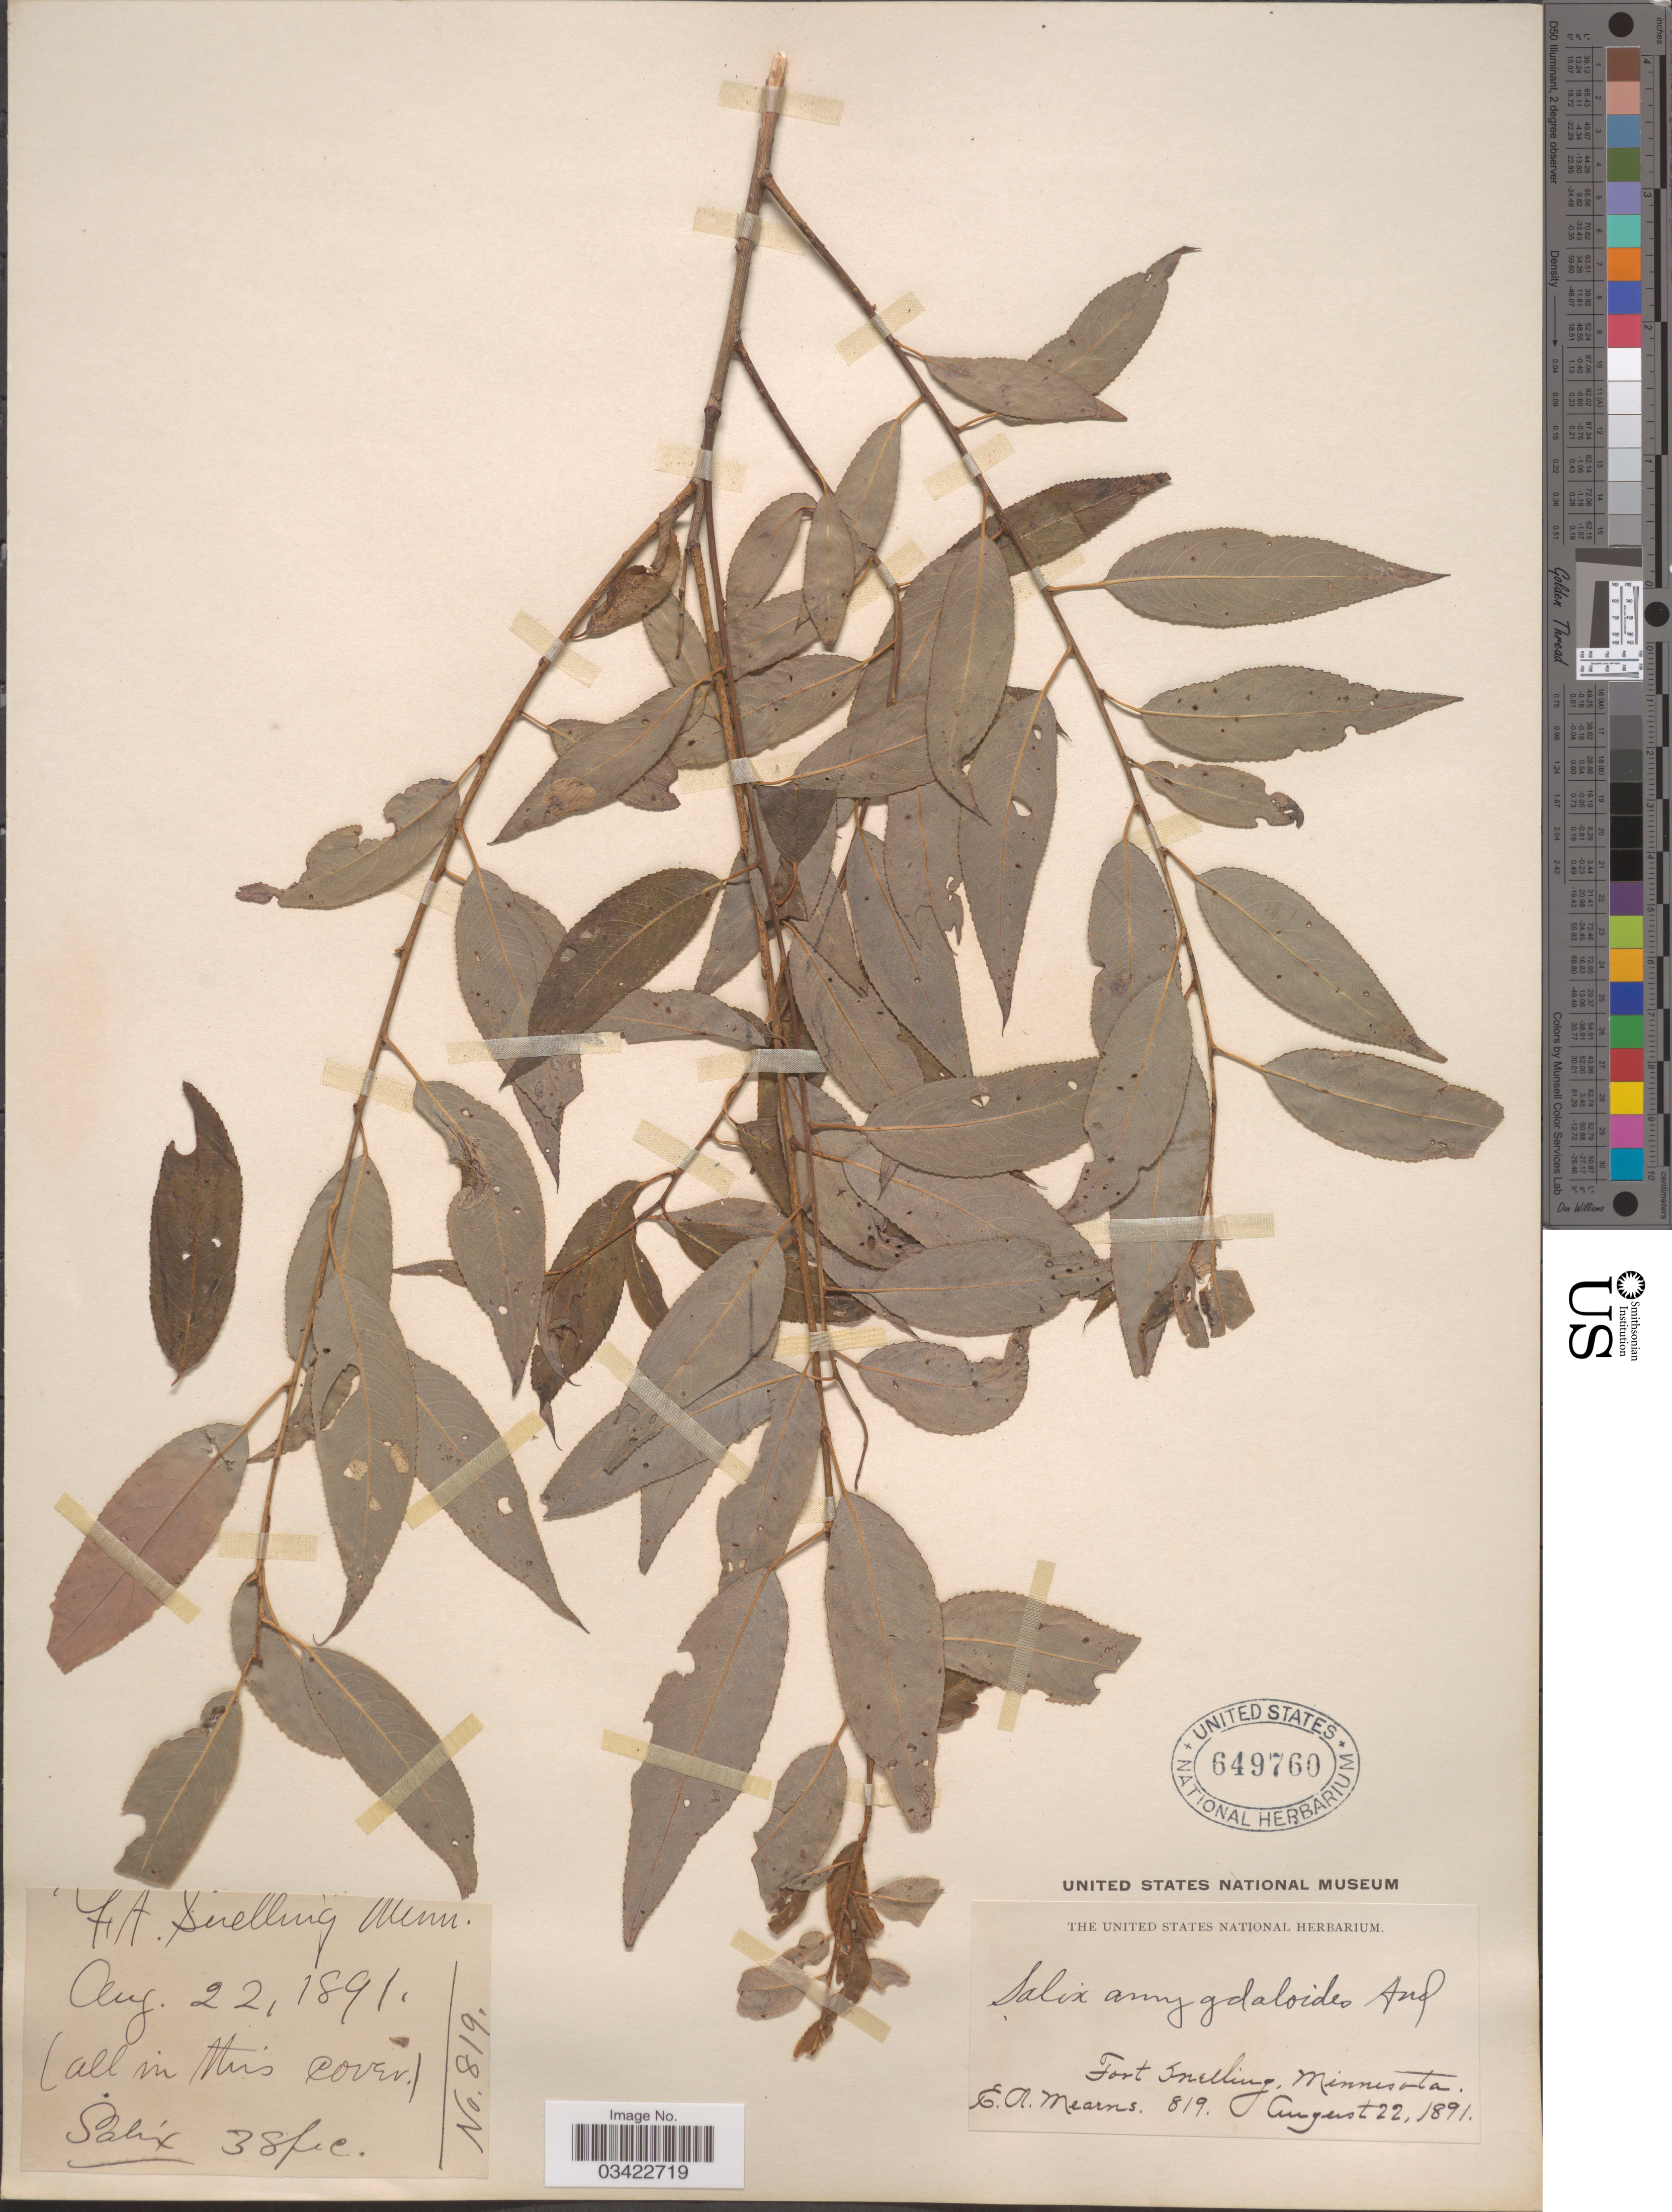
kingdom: Plantae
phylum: Tracheophyta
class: Magnoliopsida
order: Malpighiales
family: Salicaceae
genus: Salix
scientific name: Salix amygdaloides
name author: Andersson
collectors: E. A. Mearns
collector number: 819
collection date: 1891-08-22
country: United States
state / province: Minnesota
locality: Fort Snelling.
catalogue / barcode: US 649760